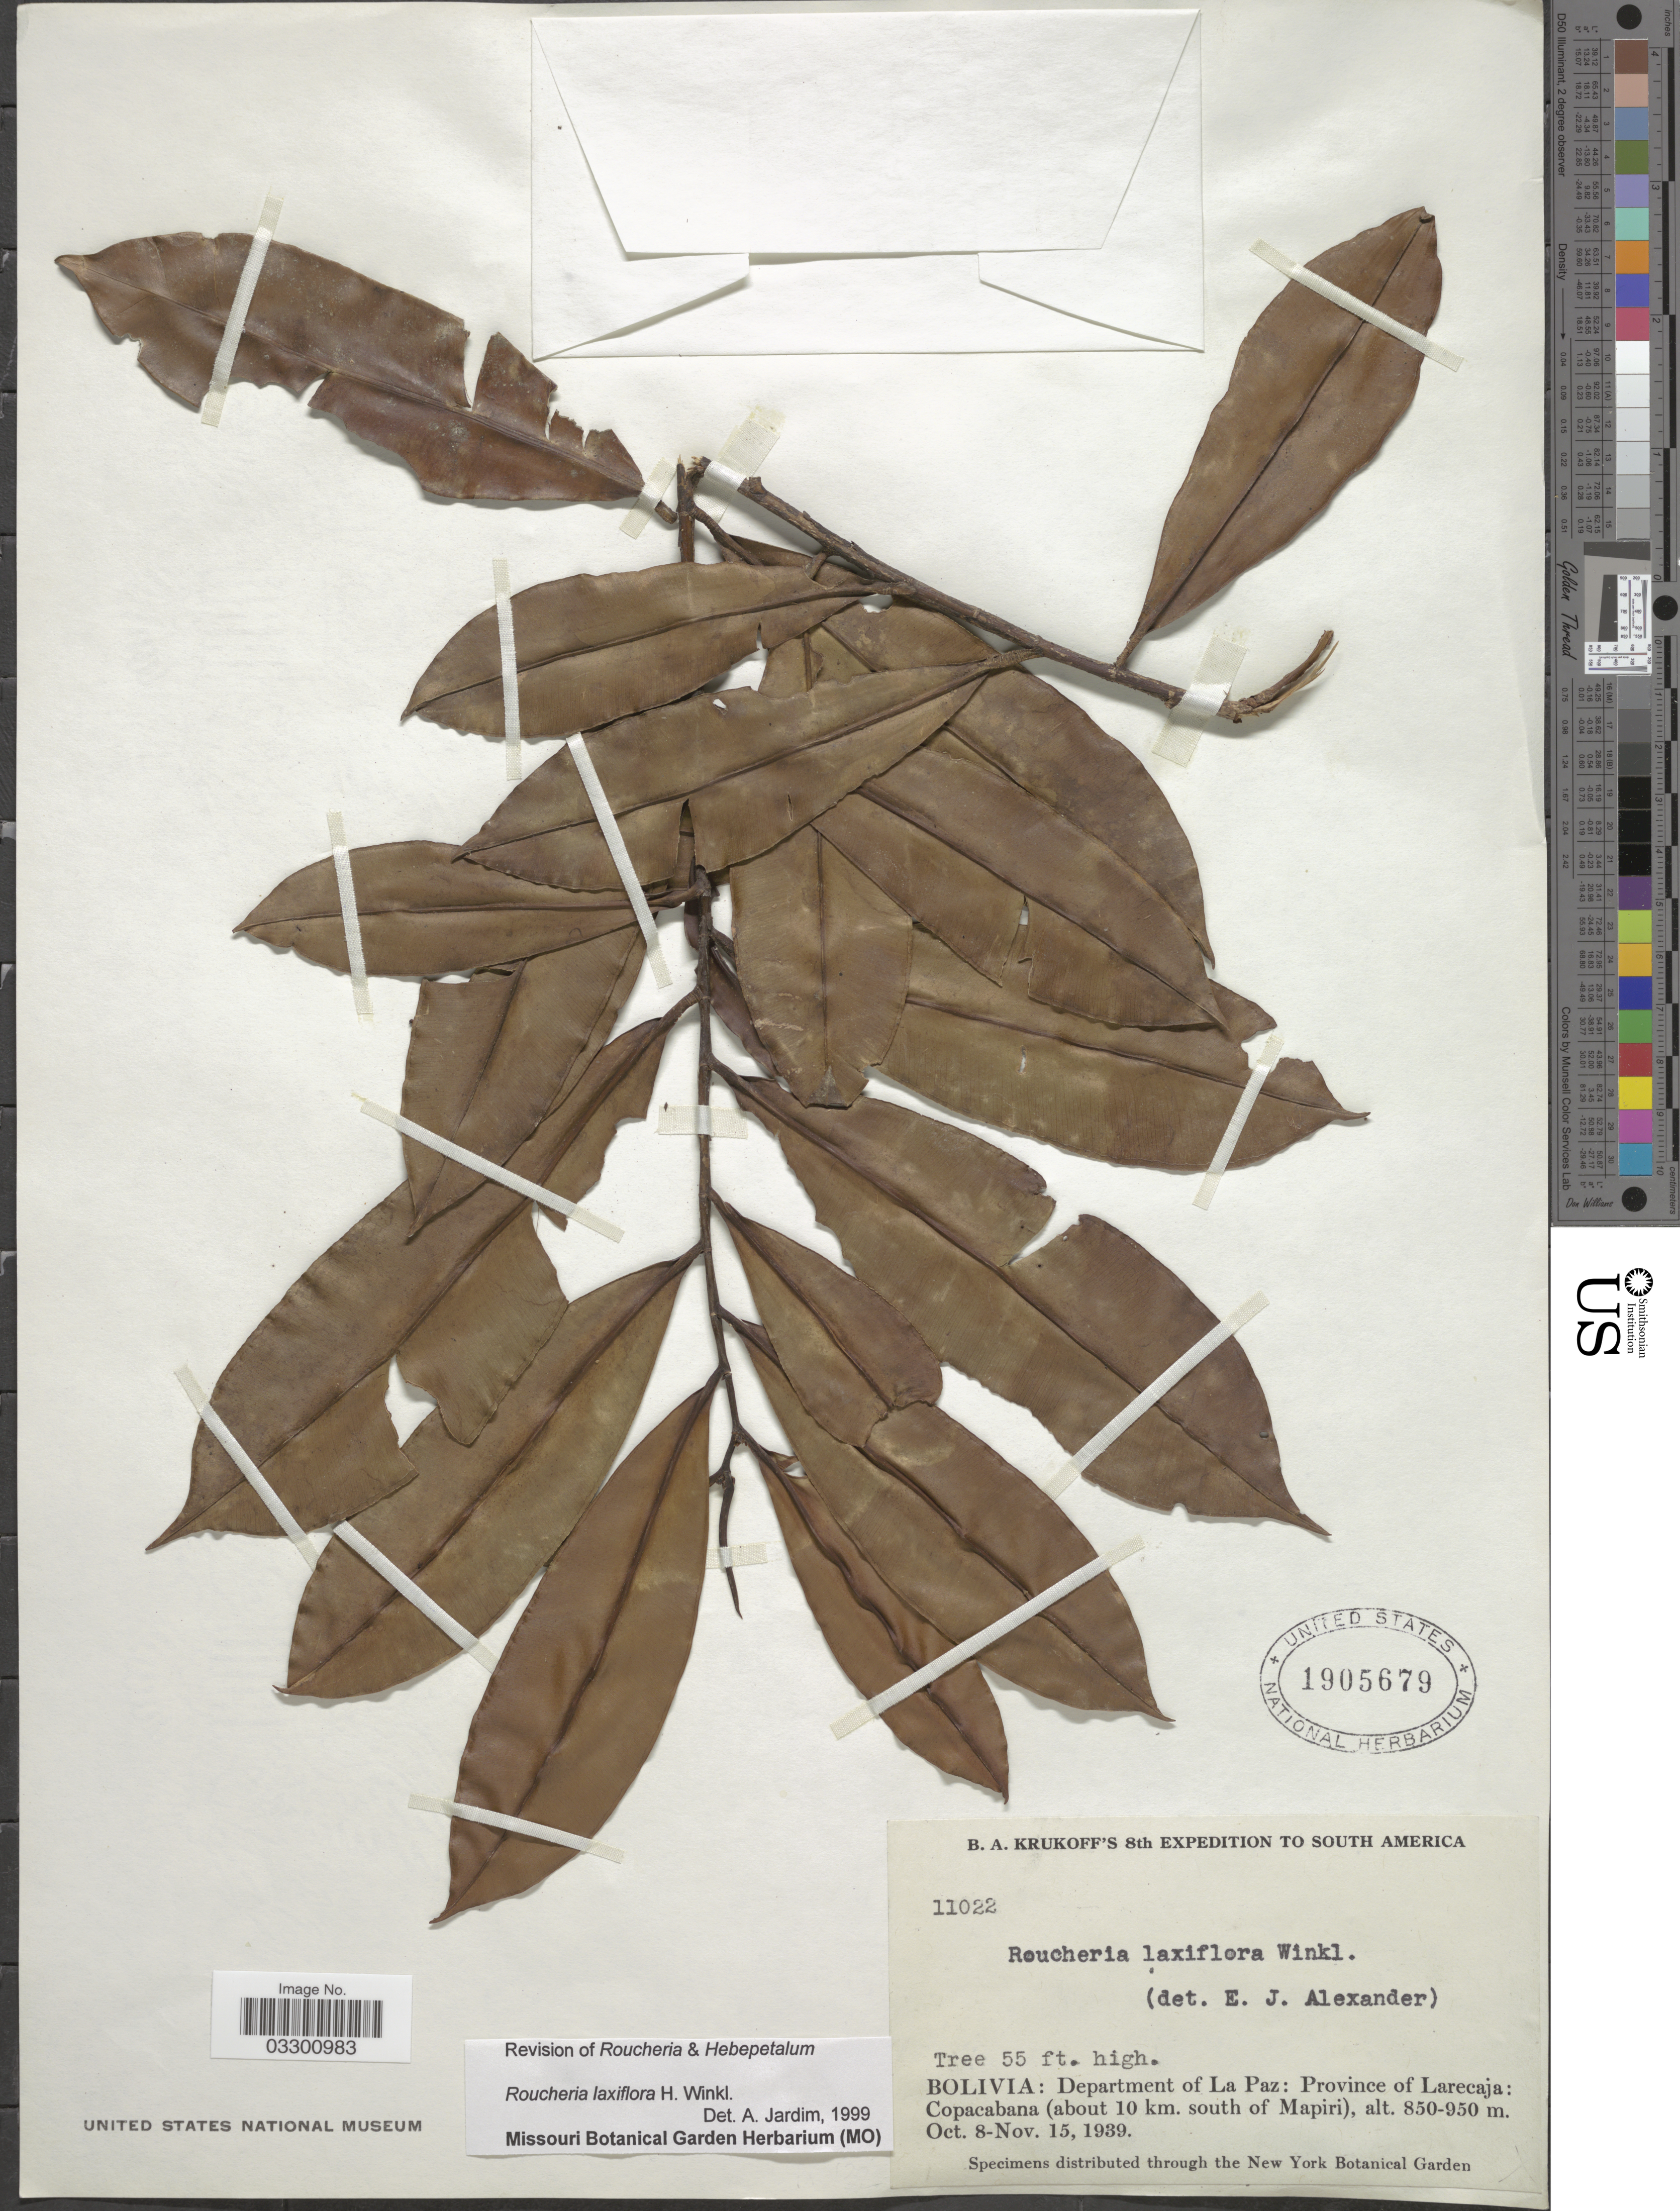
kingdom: Plantae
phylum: Tracheophyta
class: Magnoliopsida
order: Malpighiales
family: Linaceae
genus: Roucheria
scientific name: Roucheria laxiflora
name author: H. Winkl.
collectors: B. A. Krukoff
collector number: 11022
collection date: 1939-10-08/1939-11-15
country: Bolivia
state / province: La Paz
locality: Department of La Paz: Province of Larecaja: Copacabana (about 10 km. south of Mapiri).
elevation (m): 850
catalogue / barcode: US 1905679